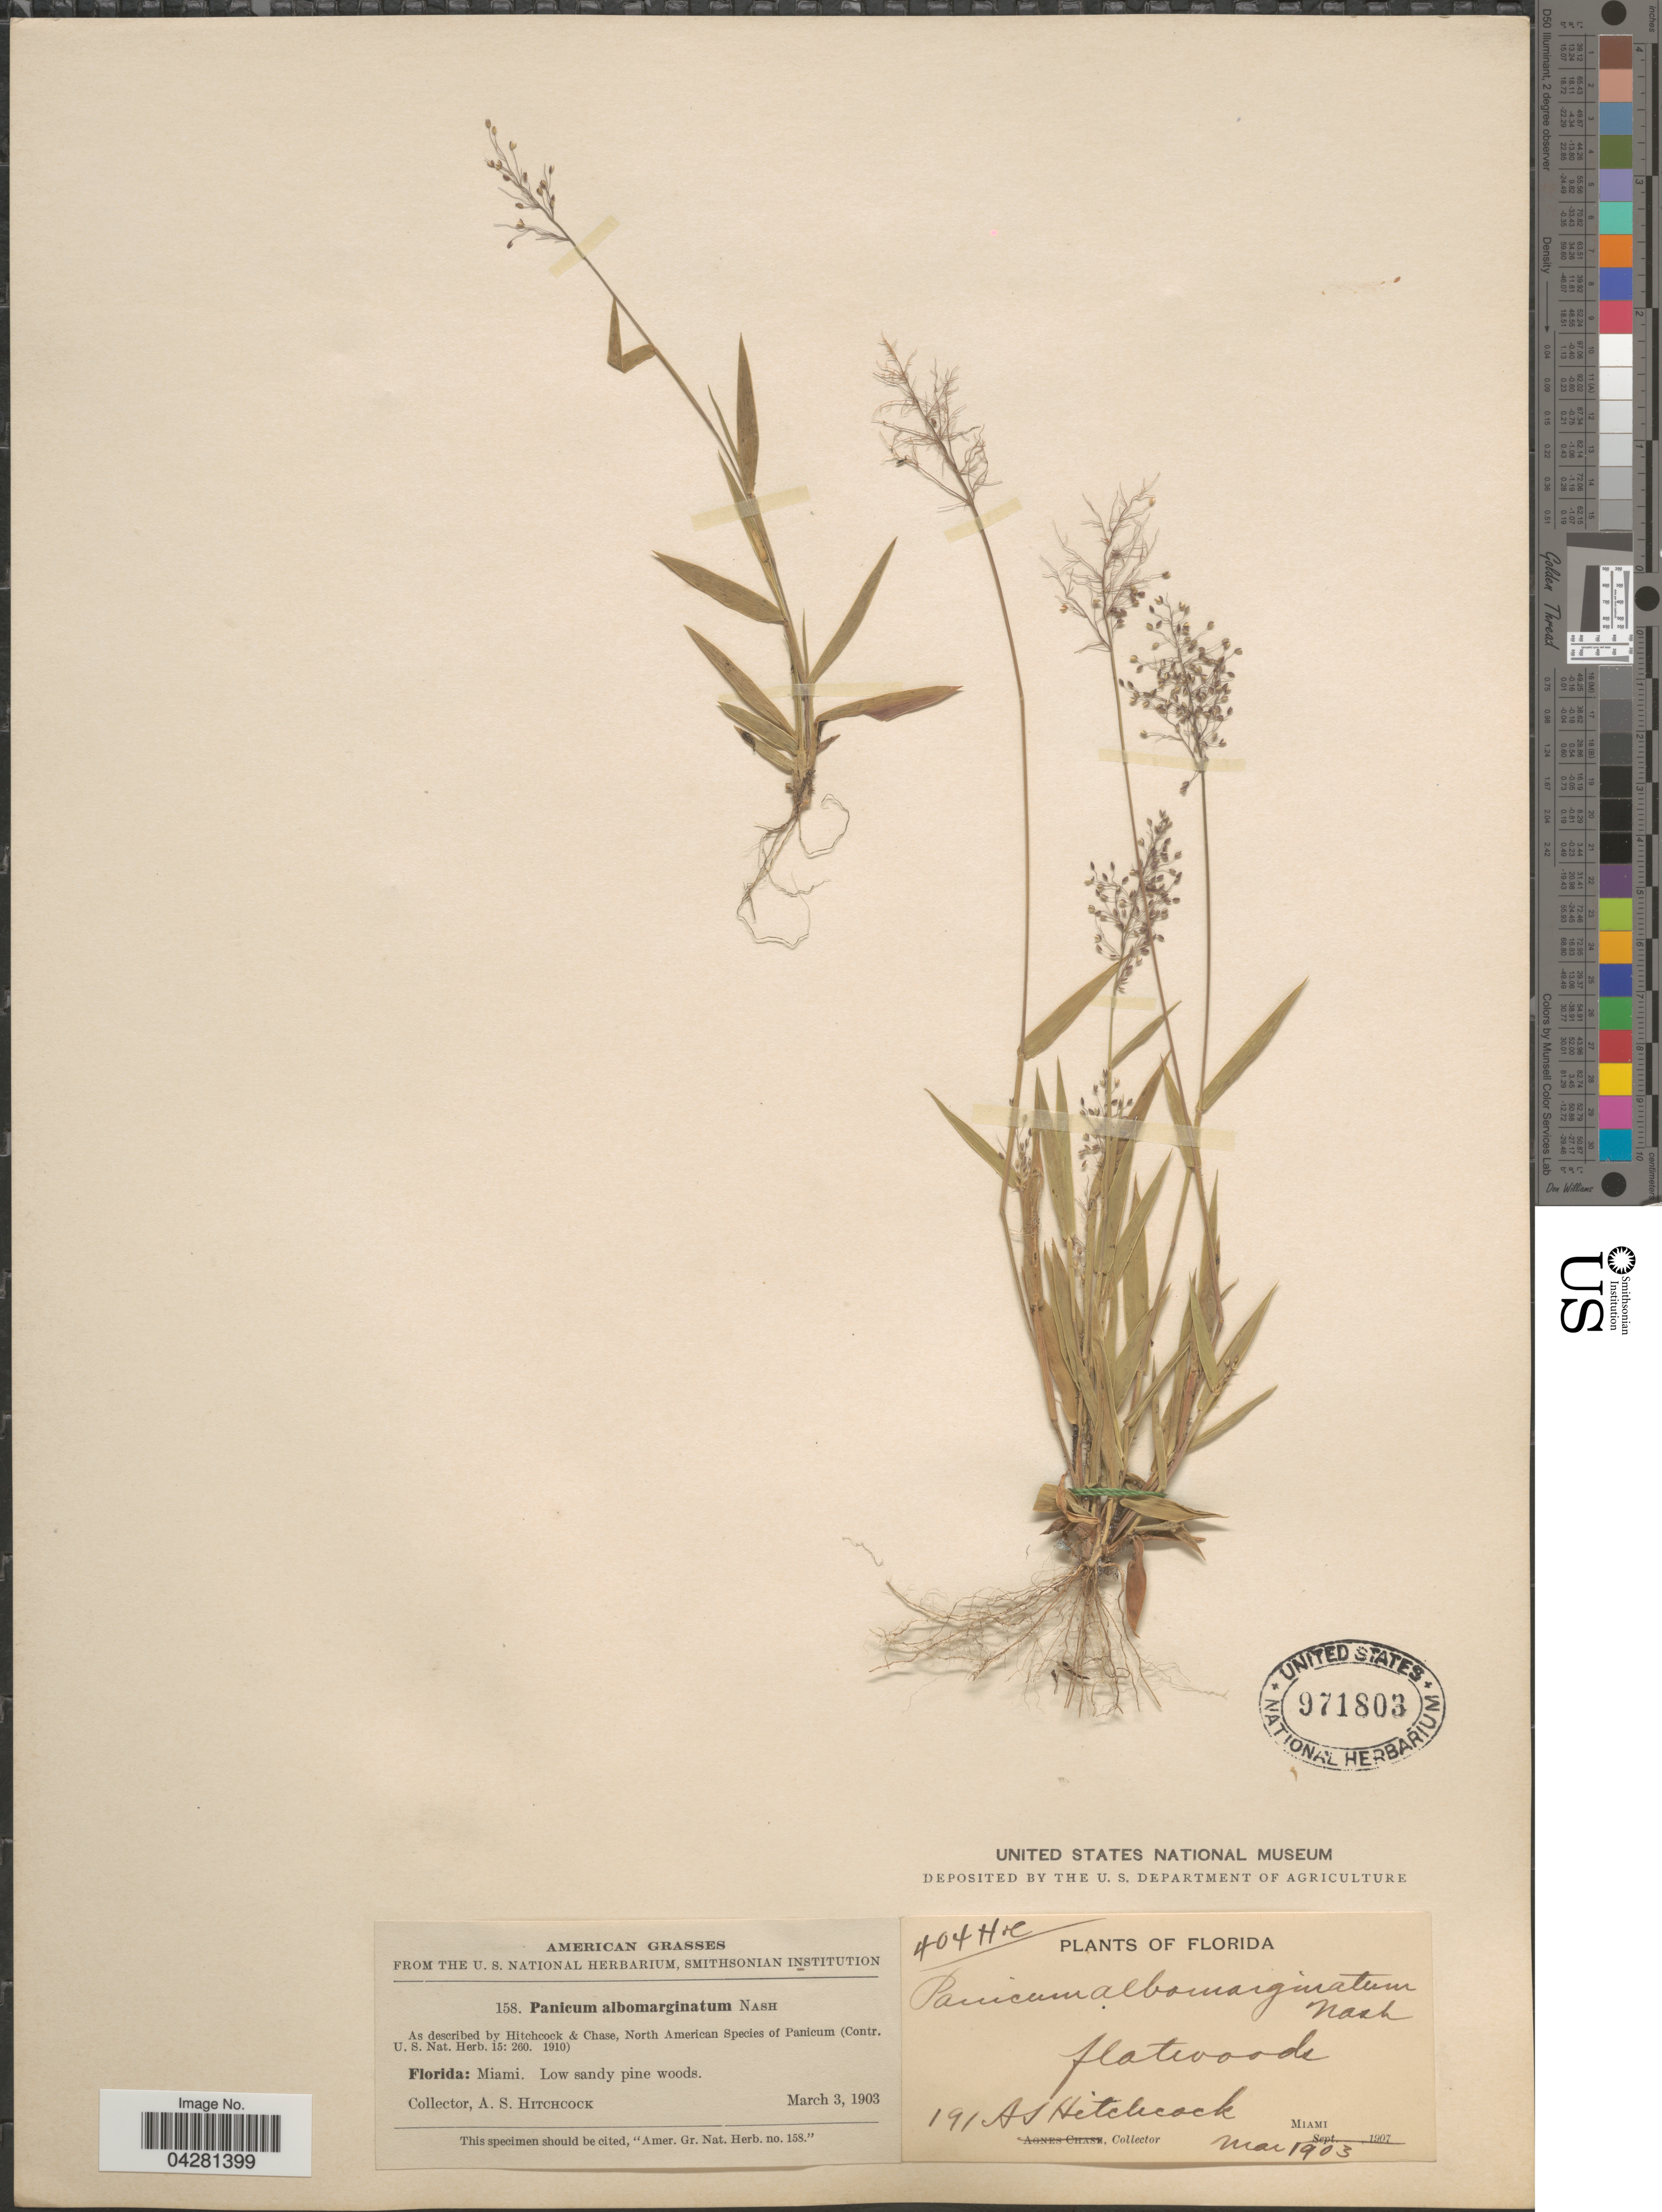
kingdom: Plantae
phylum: Tracheophyta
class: Liliopsida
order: Poales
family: Poaceae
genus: Dichanthelium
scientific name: Dichanthelium dichotomum var. unciphyllum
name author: (Trin.) Davidse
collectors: A. S. Hitchcock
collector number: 191/158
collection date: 1903-03-03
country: United States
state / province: Florida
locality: Miami. Low sandy pine woods. Flatwoods.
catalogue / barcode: US 971803